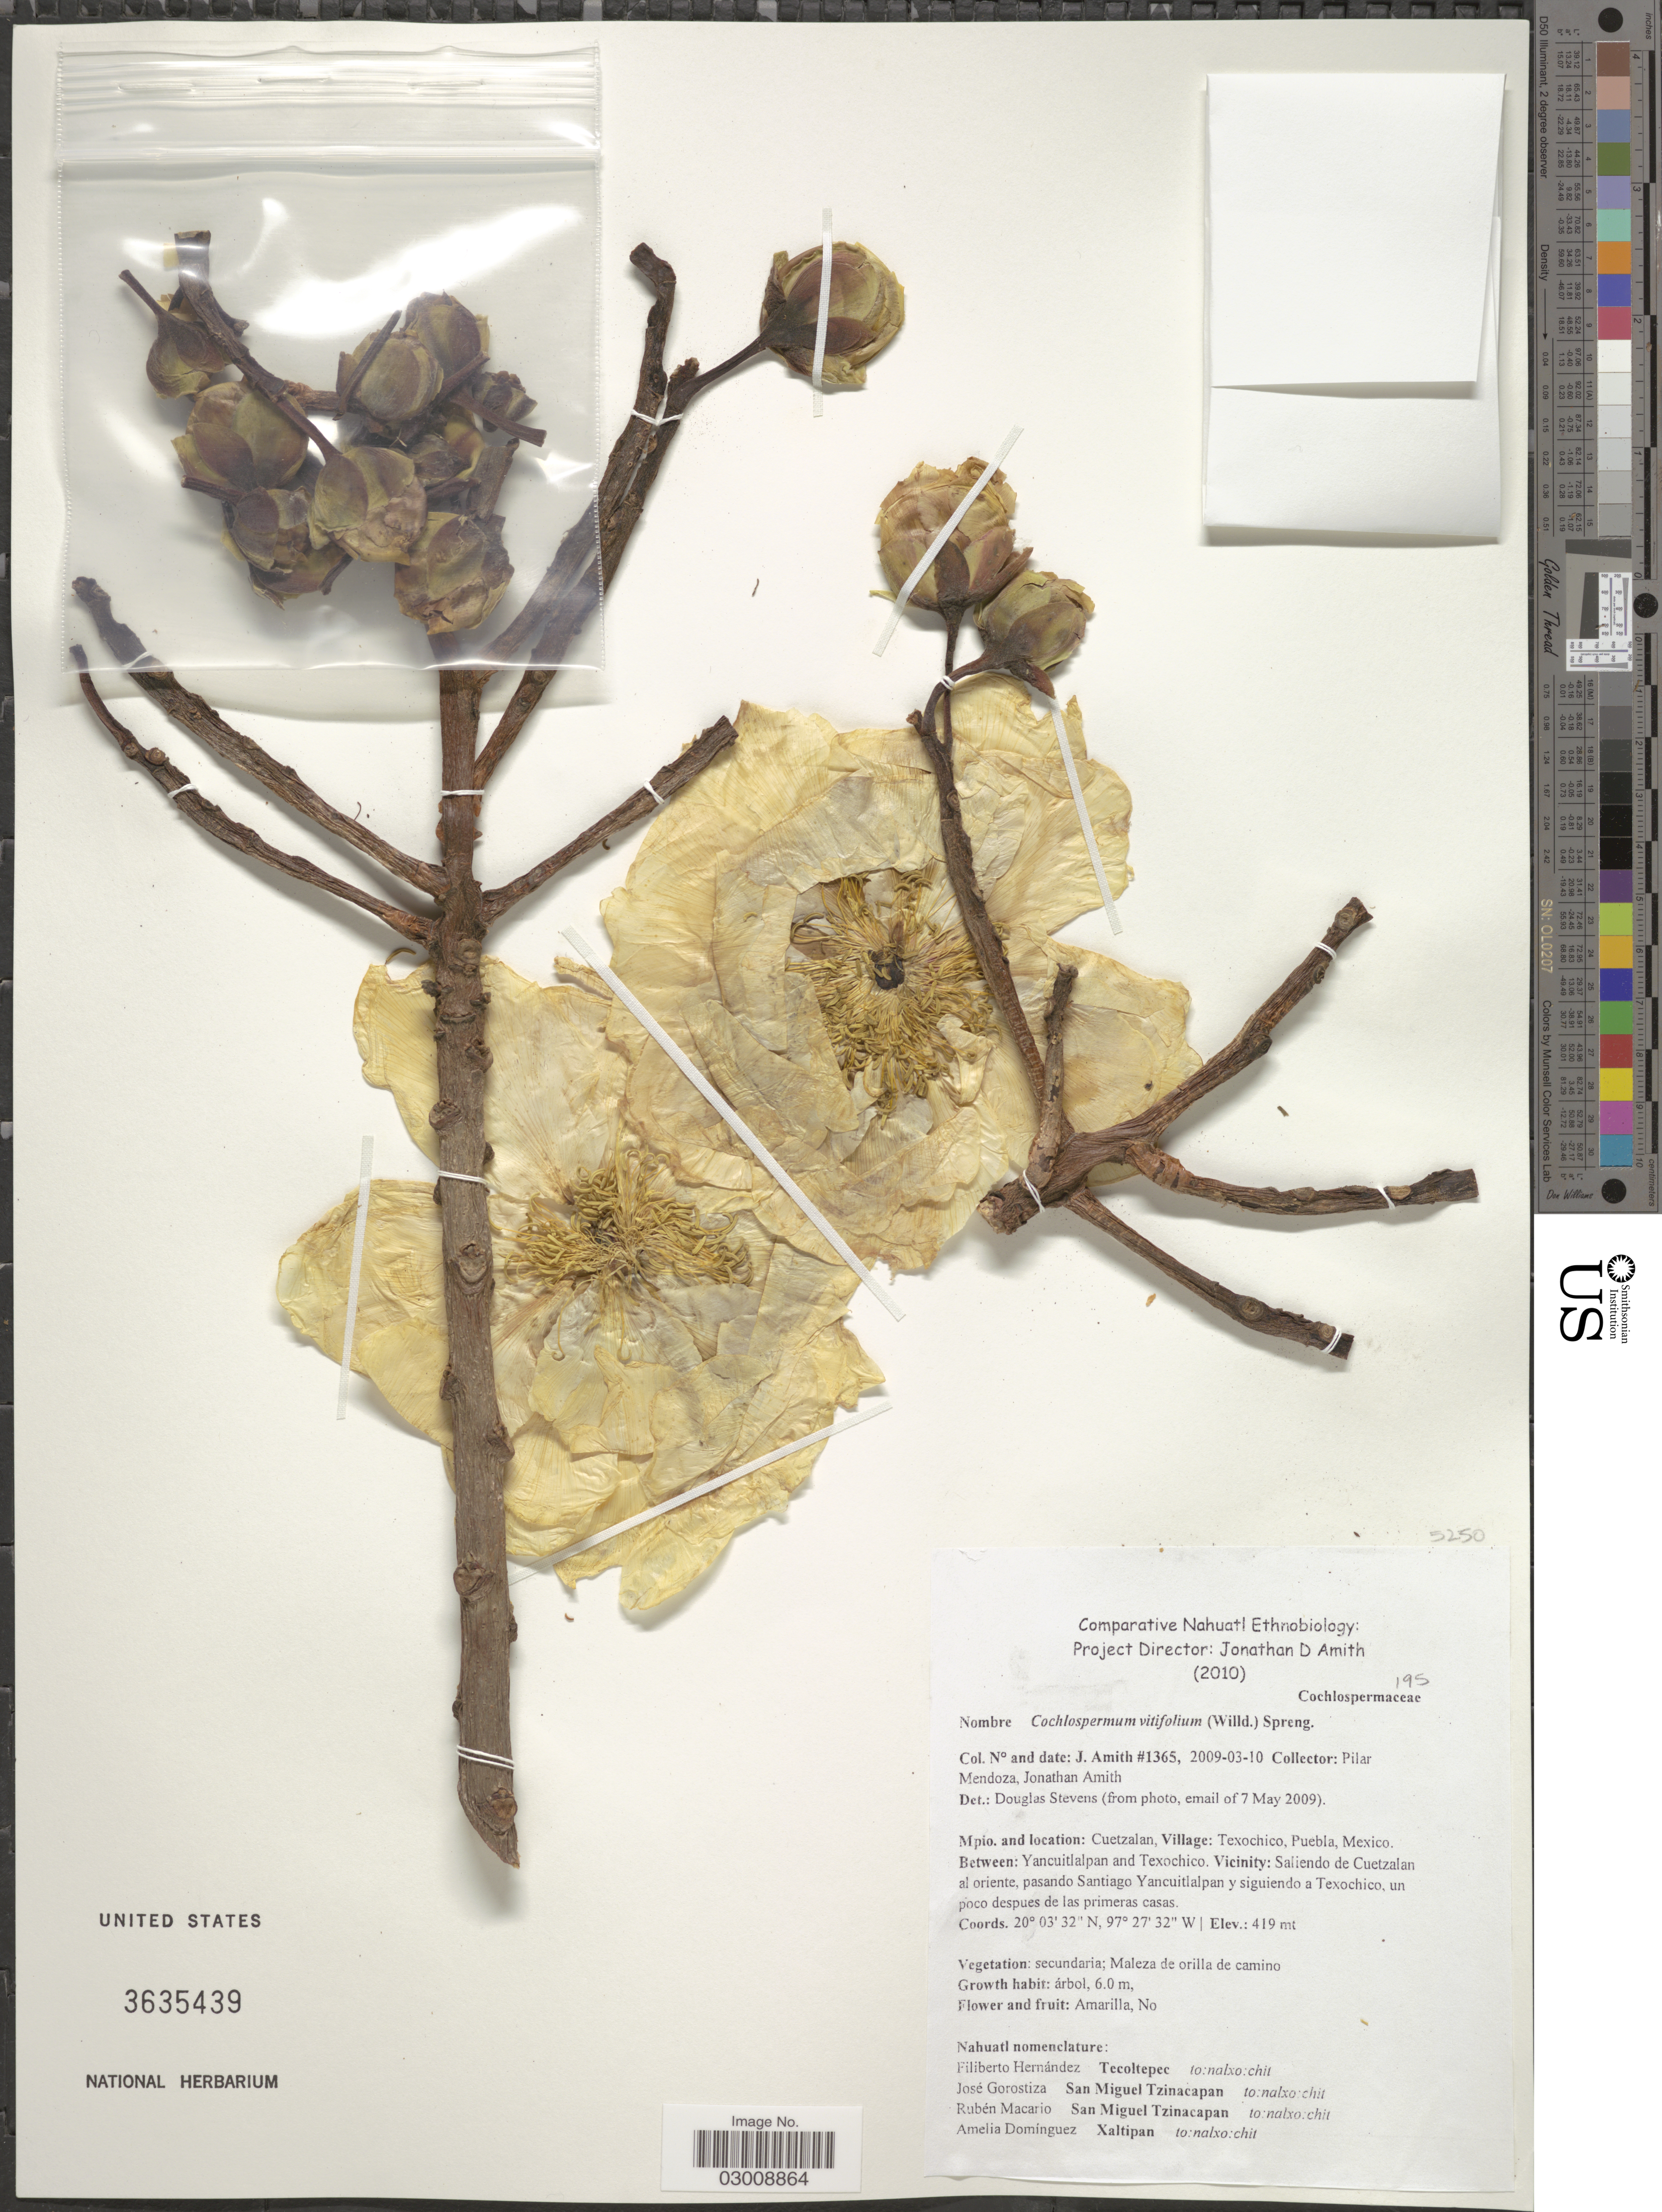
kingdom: Plantae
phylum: Tracheophyta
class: Magnoliopsida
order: Malvales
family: Cochlospermaceae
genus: Cochlospermum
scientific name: Cochlospermum vitifolium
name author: (Willd.) Spreng.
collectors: P. Mendoza & J. D. Amith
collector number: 1365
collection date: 2009-03-10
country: Mexico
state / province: Puebla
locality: Mpio. and location: Cuetzalan, Village: Texochico, Puebla. Between: Yancuitlalpan and Texochico. Vicinity: Saliendo de Cuetzalan al oriente, pasando Santiago Yancuitlalpan y siguiendo a Texochico, un poco despues de las primeras casas.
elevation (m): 419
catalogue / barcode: US 3635439